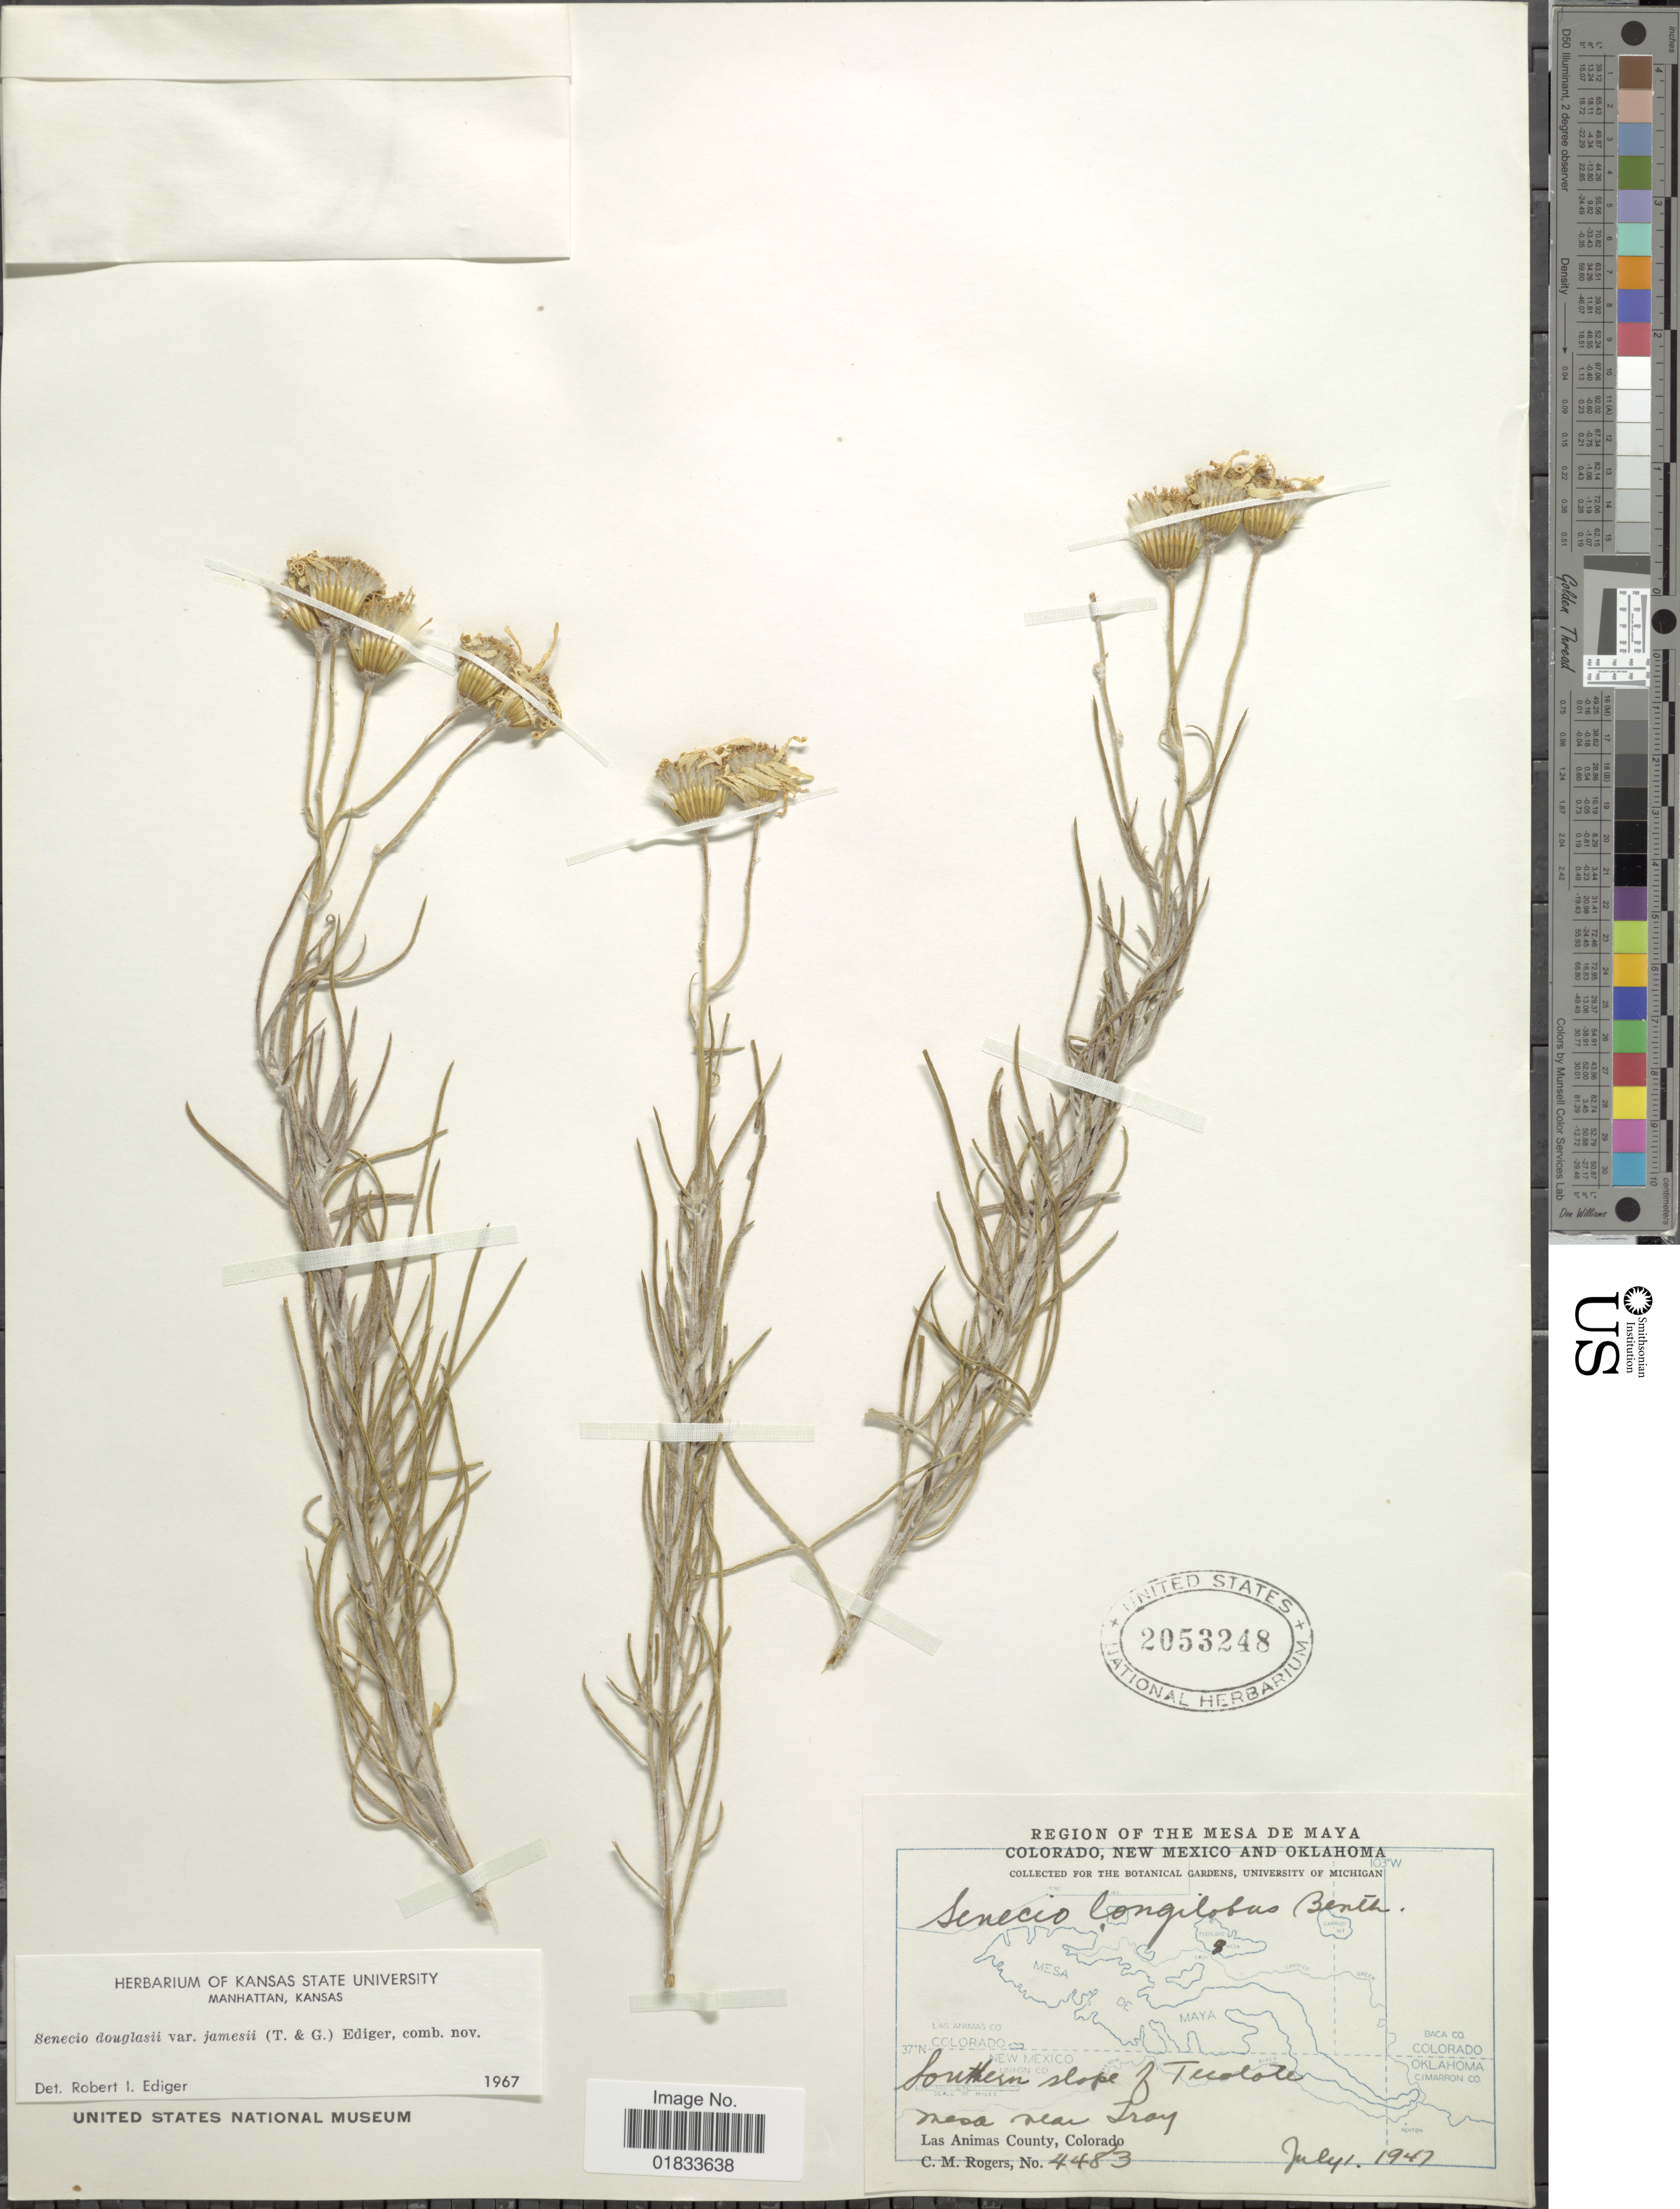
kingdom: Plantae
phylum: Tracheophyta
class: Magnoliopsida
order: Asterales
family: Asteraceae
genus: Senecio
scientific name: Senecio flaccidus var. flaccidus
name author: Less.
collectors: C. M. Rogers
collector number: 4483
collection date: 1947-07-01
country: United States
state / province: Colorado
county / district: Las Animas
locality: Southern slope of Tecolote Mesa near Troy, Las Animas County, Colorado.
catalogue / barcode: US 2053248